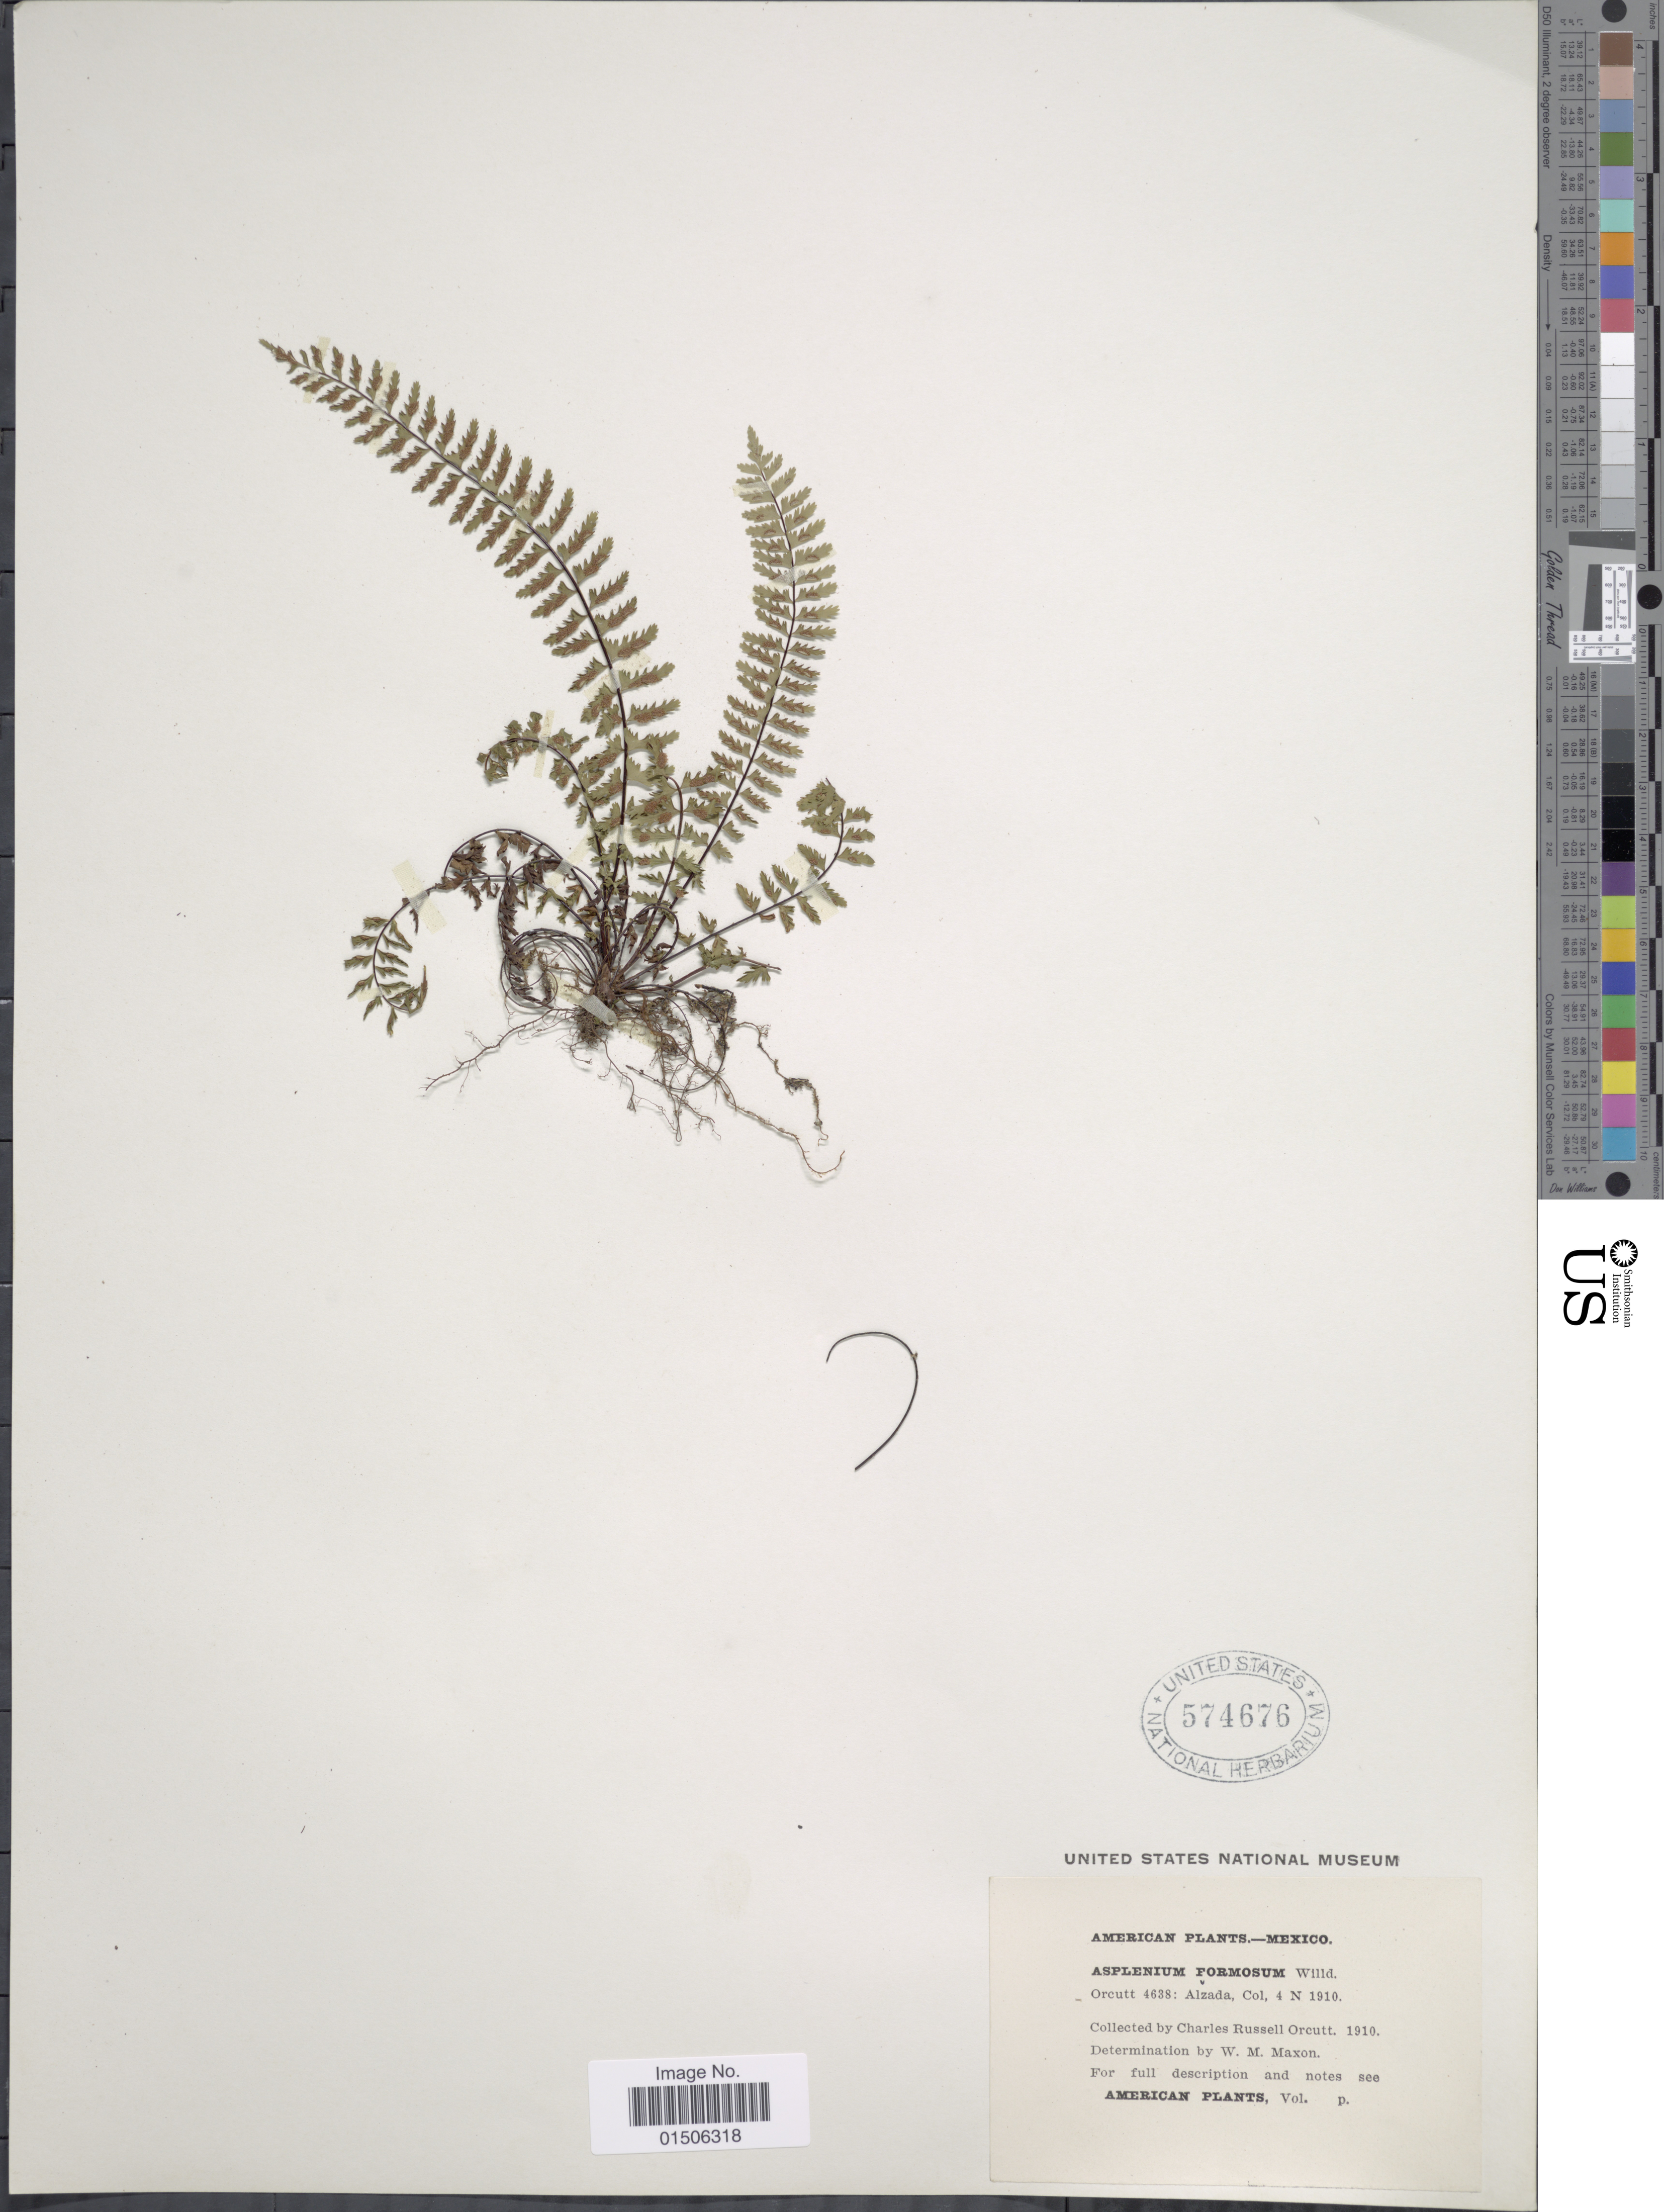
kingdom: Plantae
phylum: Tracheophyta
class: Polypodiopsida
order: Polypodiales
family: Aspleniaceae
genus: Asplenium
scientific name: Asplenium formosum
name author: Willd.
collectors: C. R. Orcutt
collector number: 4638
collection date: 1910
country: Mexico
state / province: Colima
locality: Alzada, Col.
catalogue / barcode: US 574676